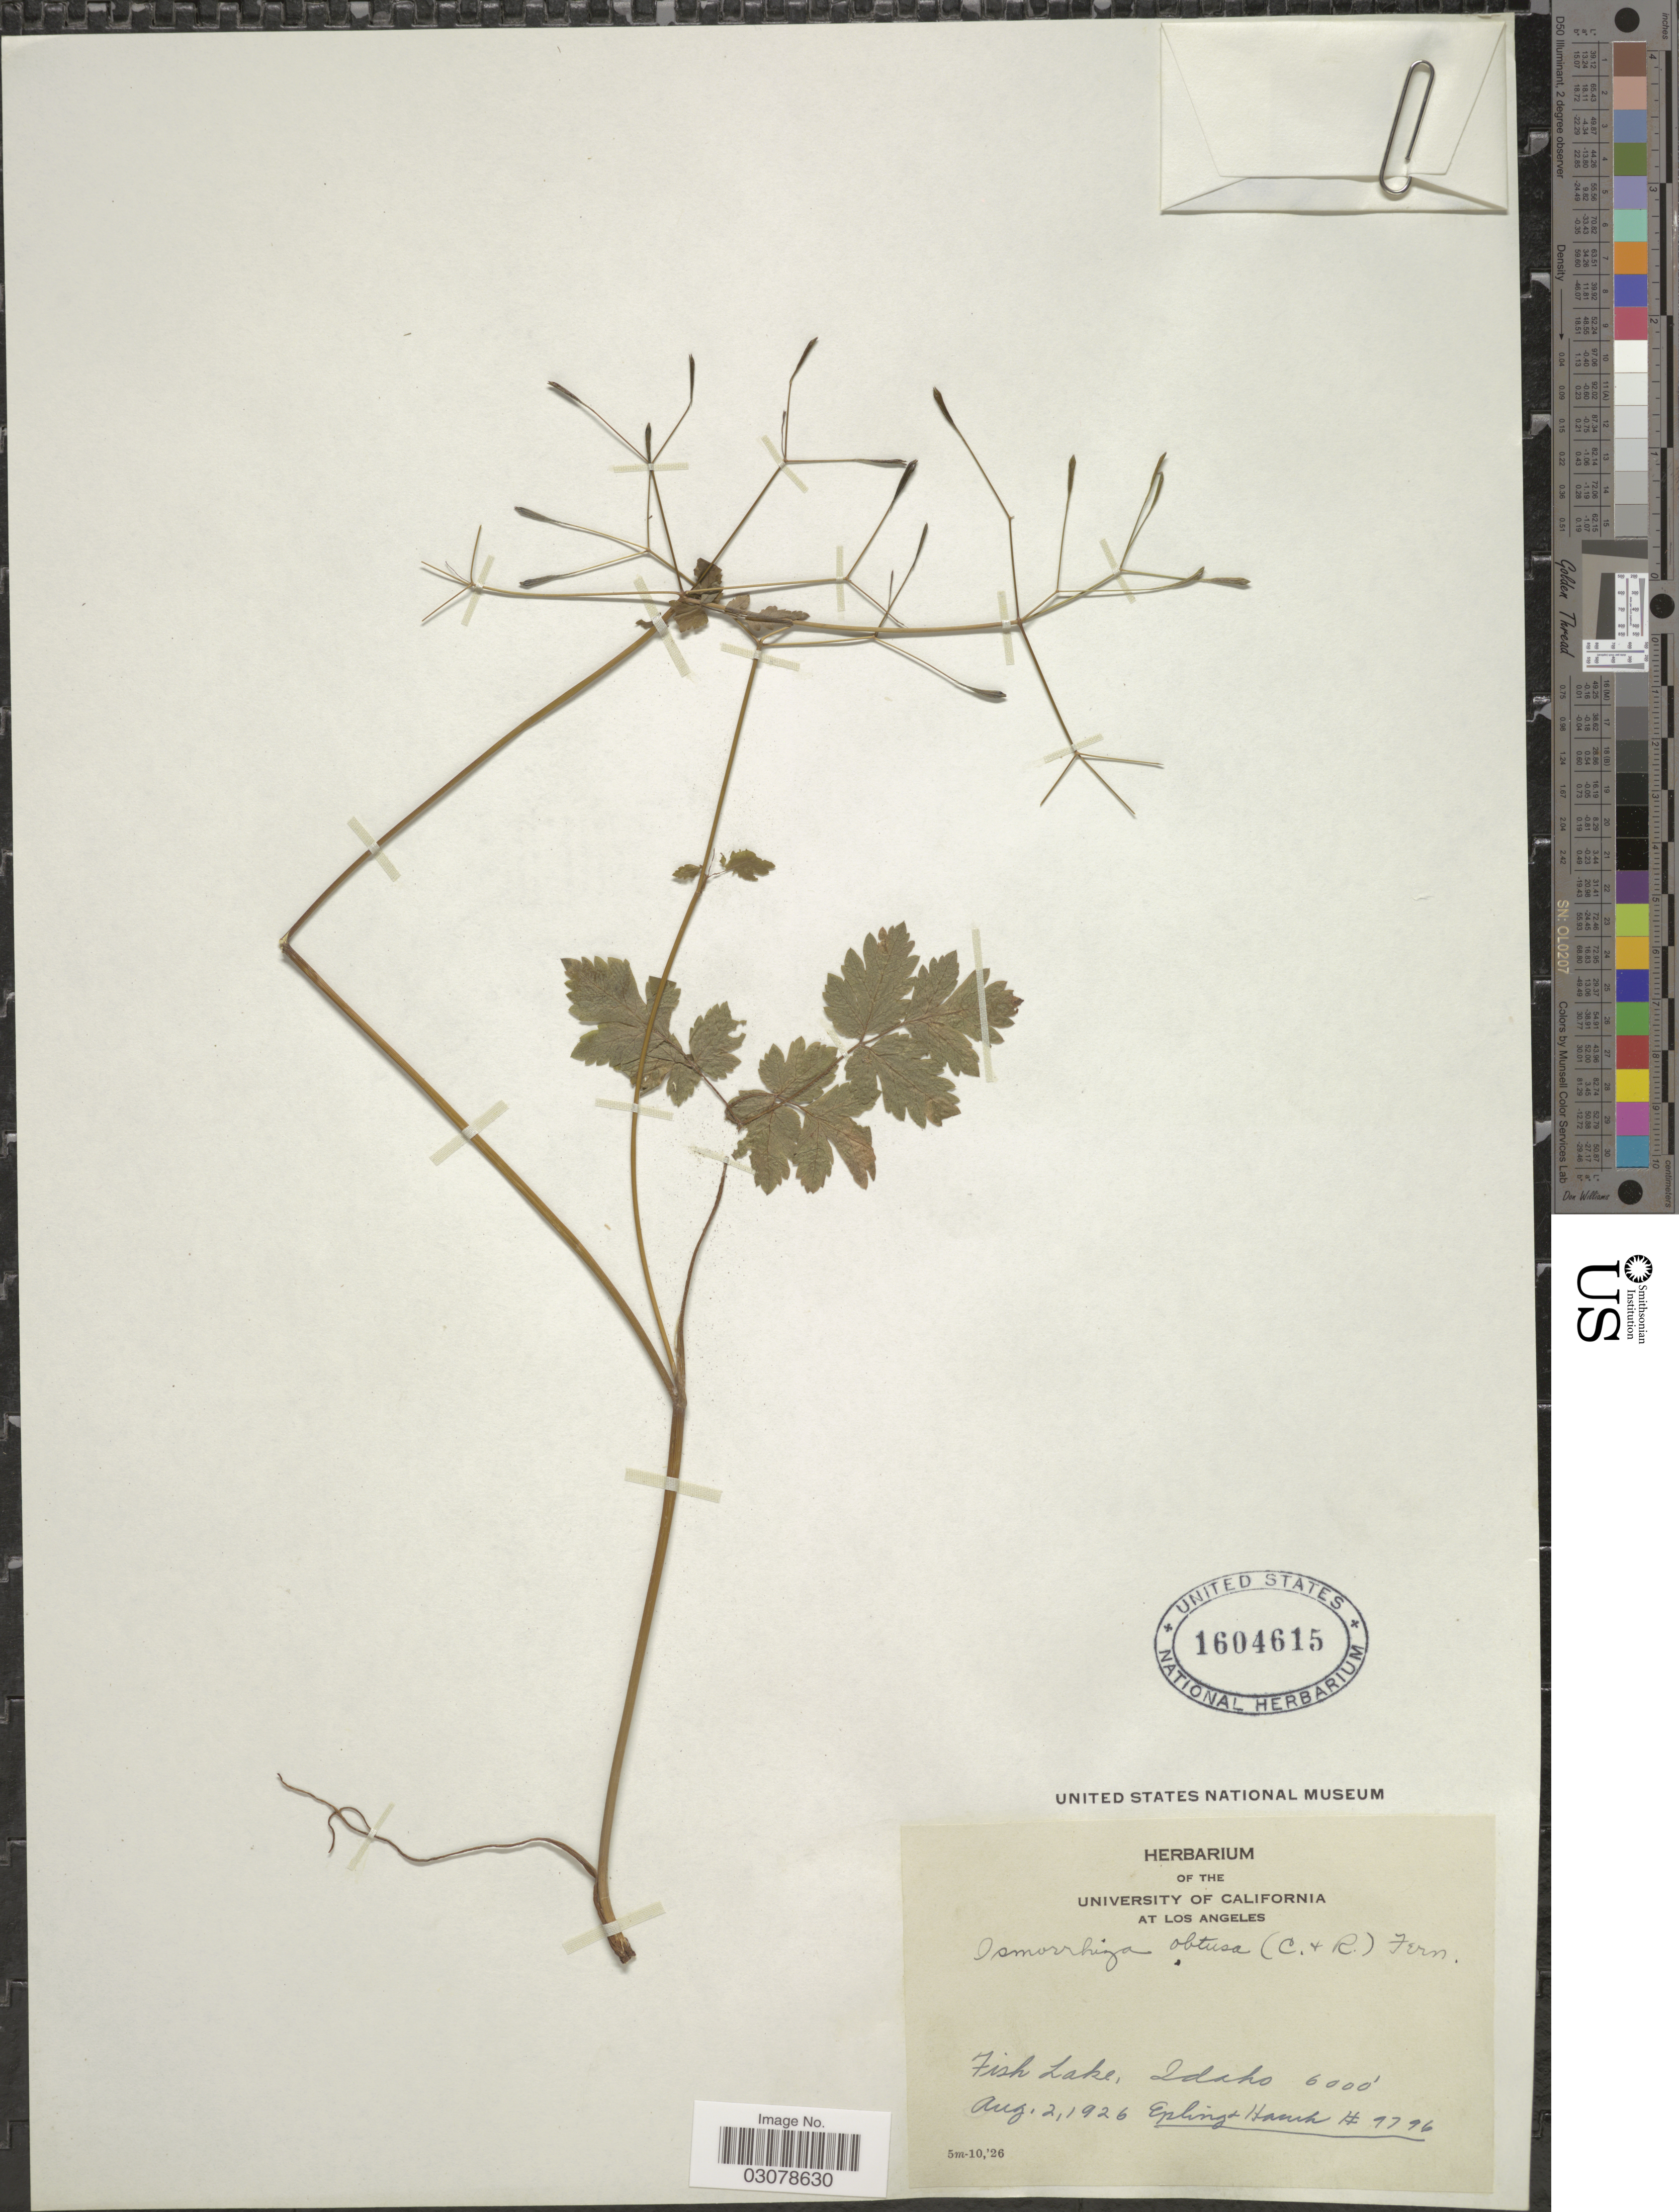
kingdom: Plantae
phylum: Tracheophyta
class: Magnoliopsida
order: Apiales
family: Apiaceae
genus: Osmorhiza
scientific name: Osmorhiza obtusa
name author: (J.M. Coult. & Rose) Fernald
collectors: -- Epling & -. Hauch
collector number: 9796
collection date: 1926-08-02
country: United States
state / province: Idaho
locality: Fish Lake.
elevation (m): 1829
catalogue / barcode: US 1604615